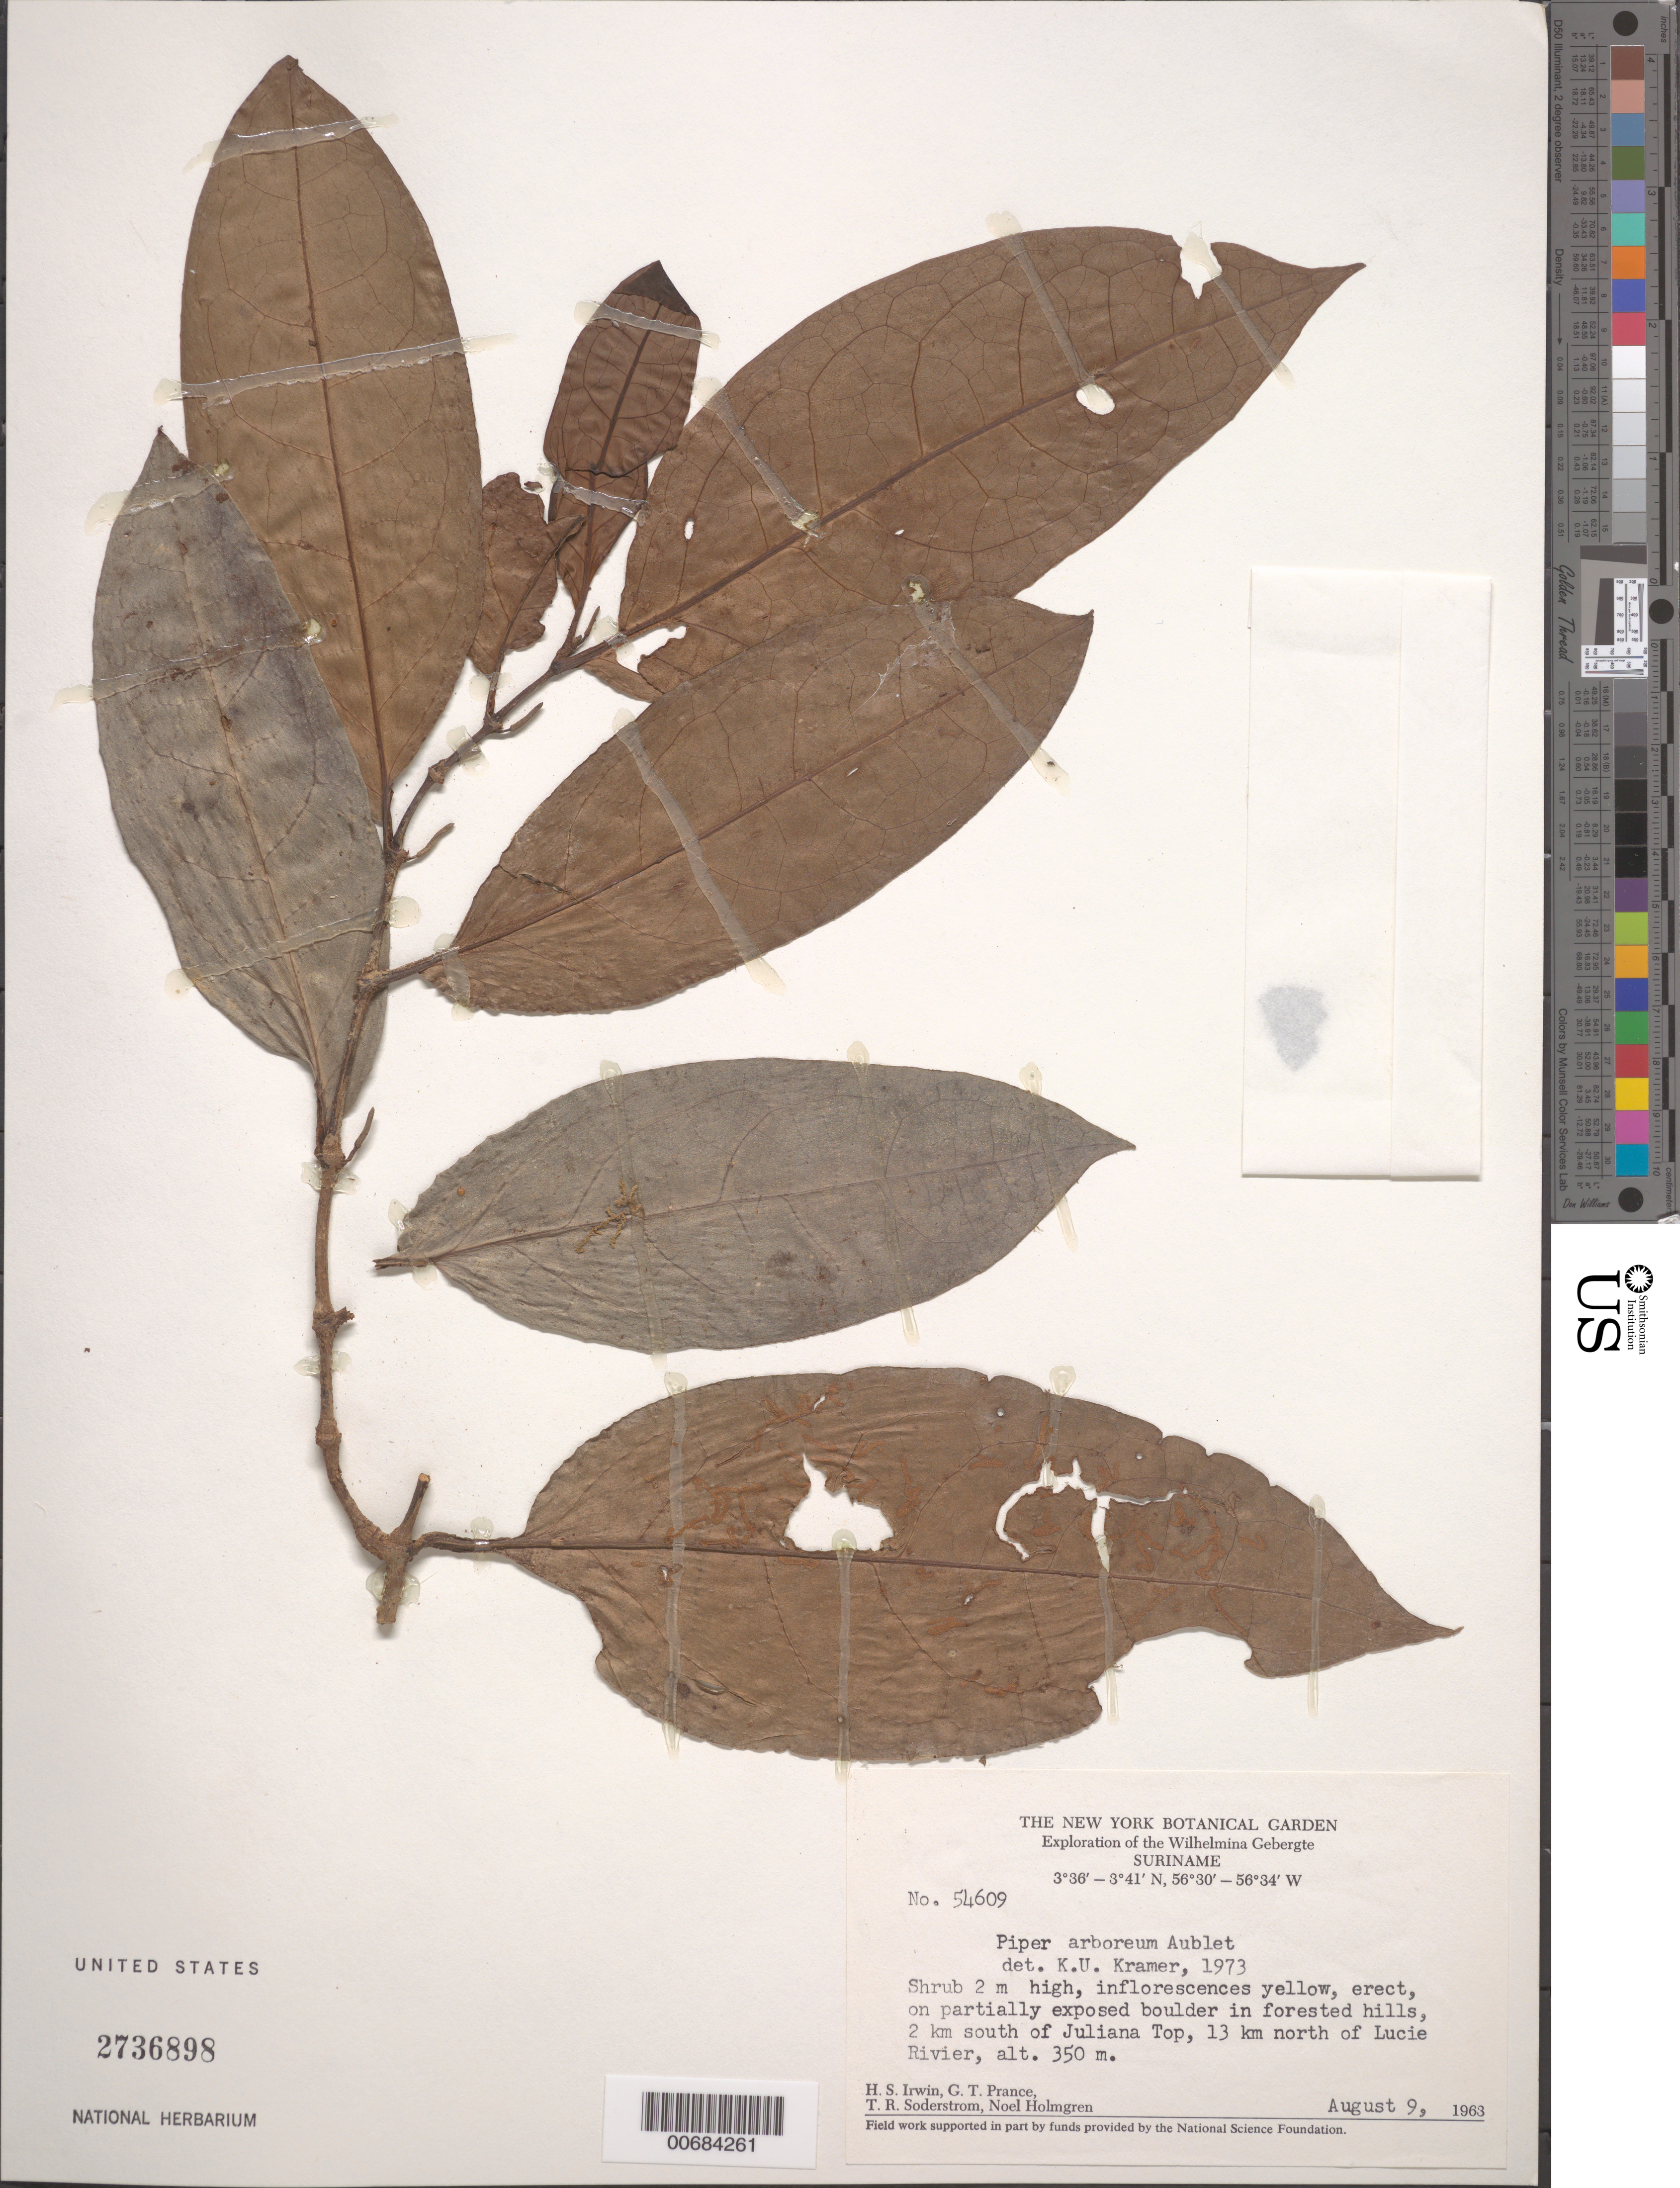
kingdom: Plantae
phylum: Tracheophyta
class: Magnoliopsida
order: Piperales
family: Piperaceae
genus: Piper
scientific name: Piper arboreum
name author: Aubl.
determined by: Kramer, K. U.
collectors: H. Irwin, G. T. Prance, T. R. Soderstrom & N. H. Holmgren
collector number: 54609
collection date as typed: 9-Aug-63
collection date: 1963-08-09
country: Suriname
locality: Wilhelminagebergte (Wilhelmina Mts.), 2 km S of Juliana Top, 13 km N of Lucie R.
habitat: On partially exposed boulder in forested hills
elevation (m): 350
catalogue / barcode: US 2736898